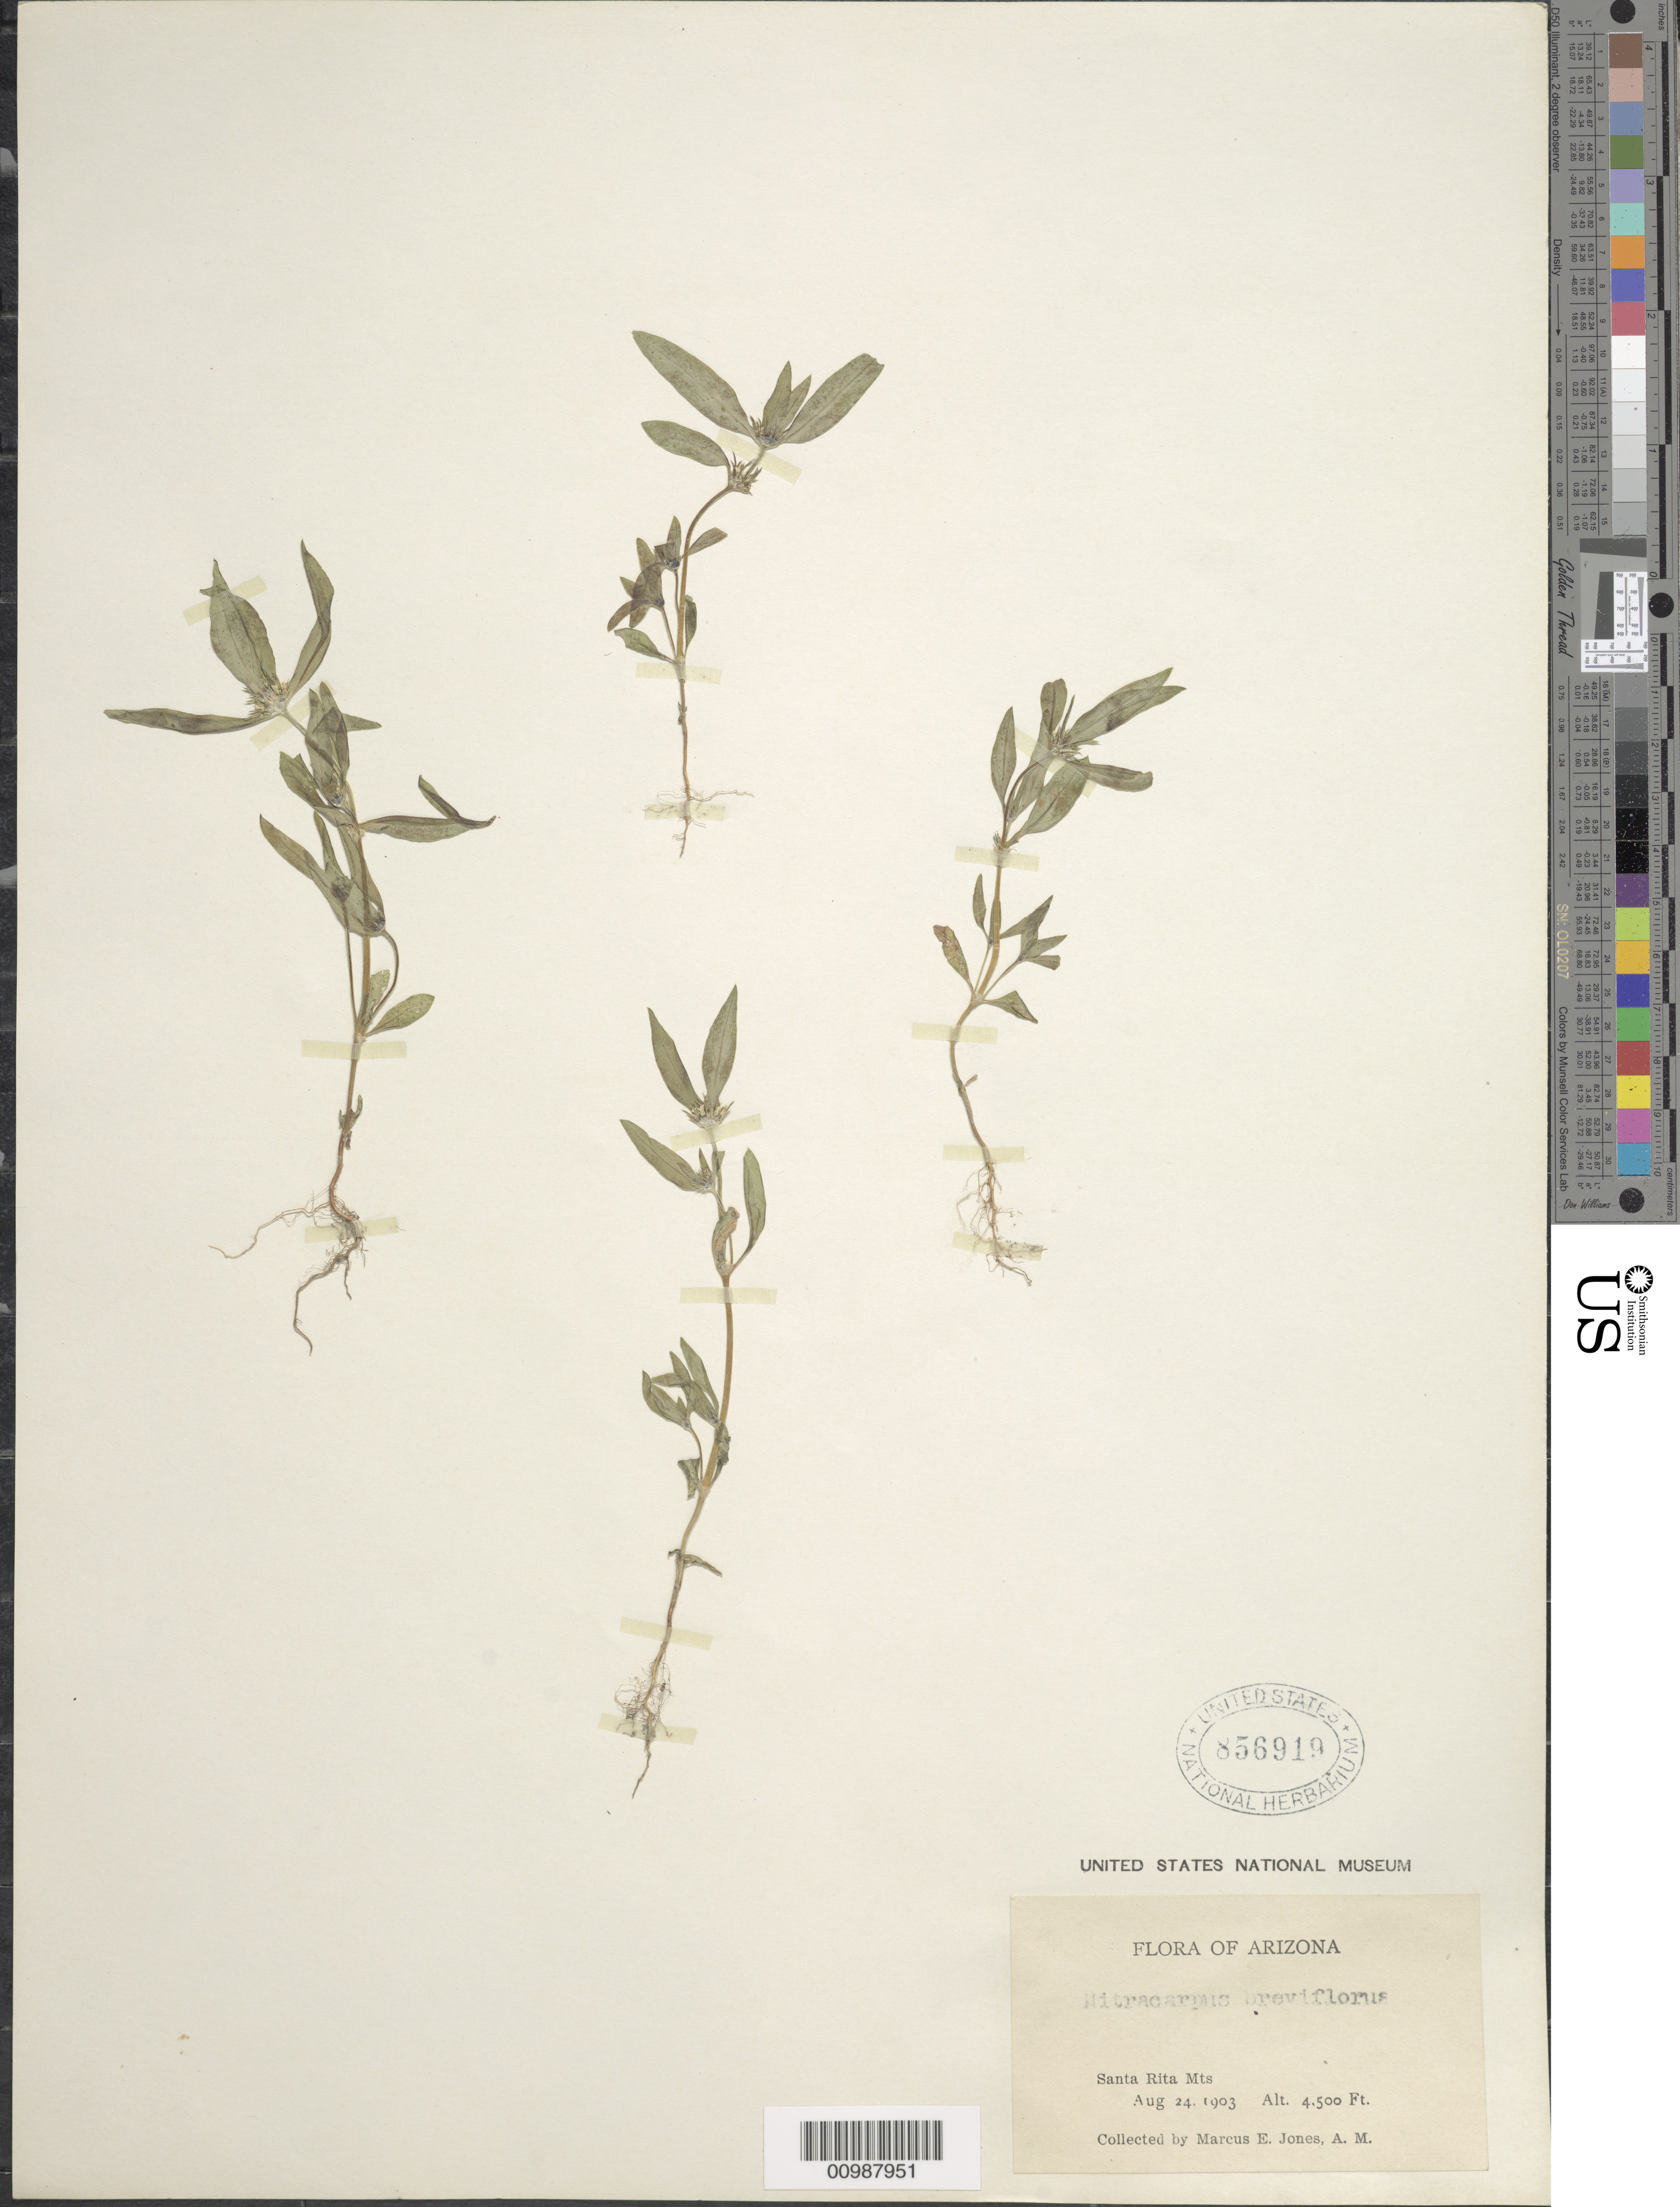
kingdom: Plantae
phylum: Tracheophyta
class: Magnoliopsida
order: Gentianales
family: Rubiaceae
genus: Mitracarpus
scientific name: Mitracarpus breviflorus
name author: A. Gray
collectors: M. E. Jones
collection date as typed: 24 Aug 1903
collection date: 1903-08-24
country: United States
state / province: Arizona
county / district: Santa Cruz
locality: Santa Rita Mountains.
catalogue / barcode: US 856919